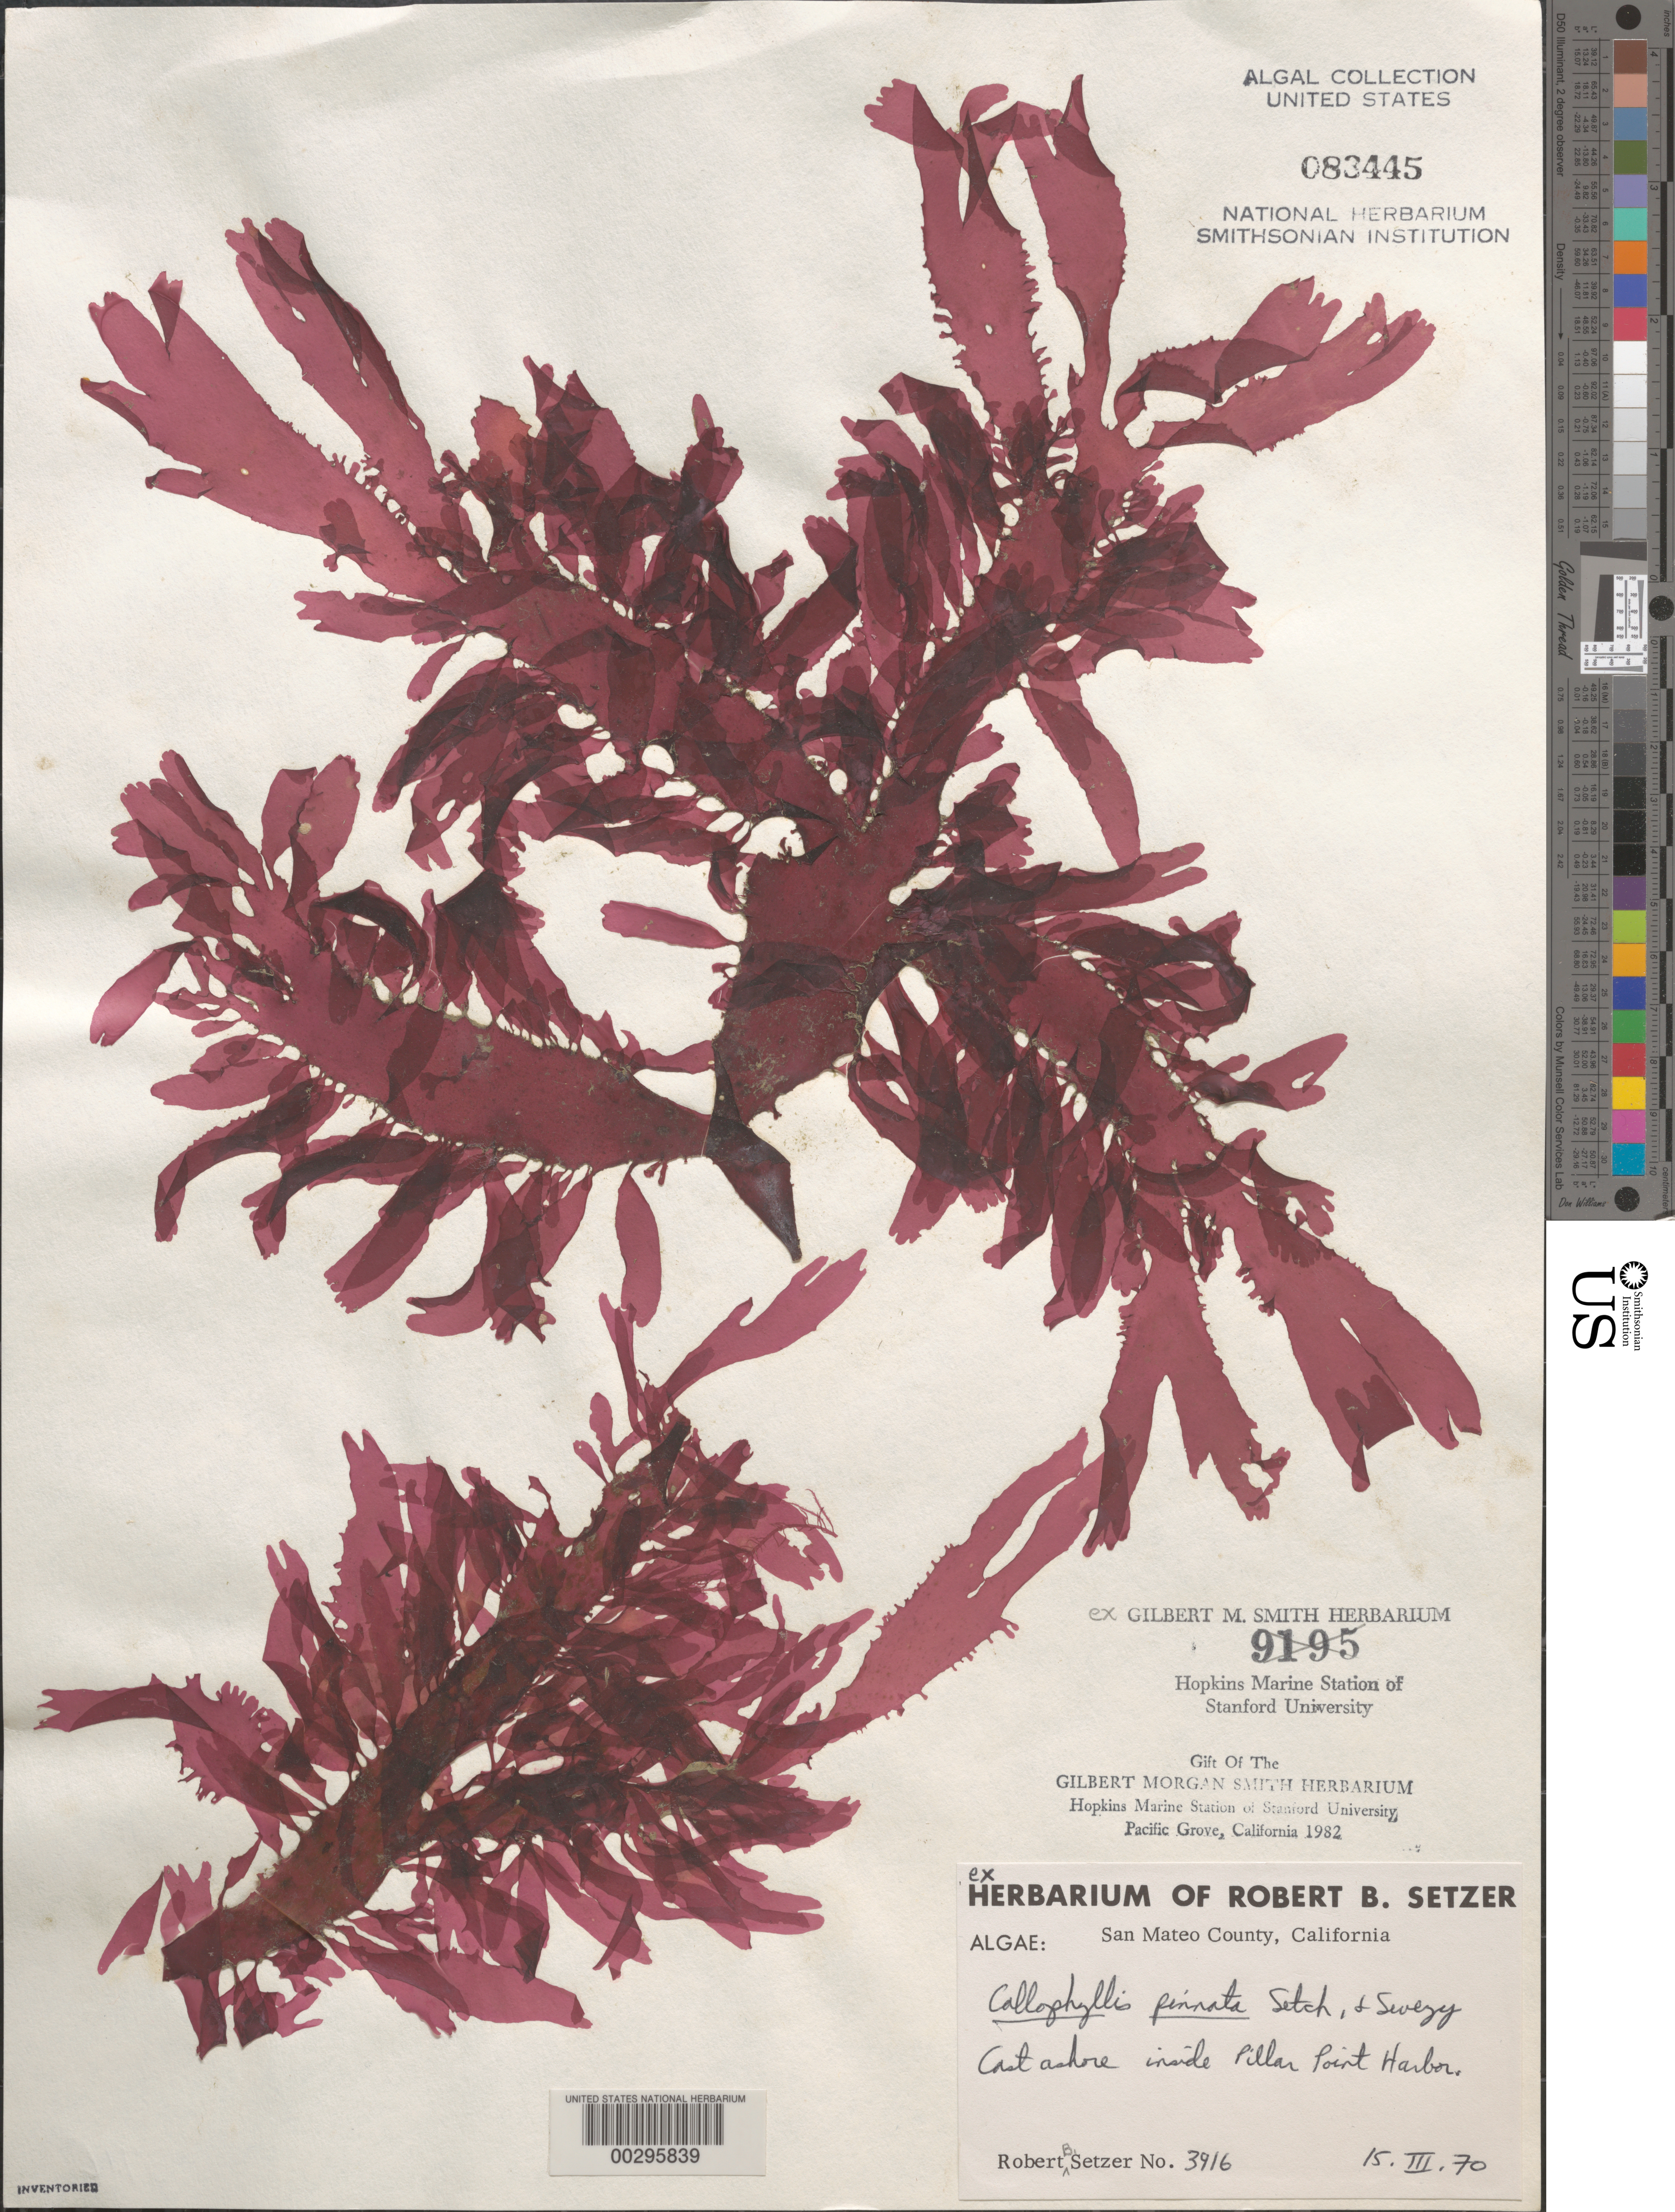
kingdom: Plantae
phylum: Rhodophyta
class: Florideophyceae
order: Gigartinales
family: Kallymeniaceae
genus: Callophyllis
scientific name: Callophyllis pinnata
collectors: R. Setzer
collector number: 3916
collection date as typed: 15 Mar 1970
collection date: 1970-03-15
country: United States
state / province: California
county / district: San Mateo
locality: Pillar Point Harbor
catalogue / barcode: US 83445